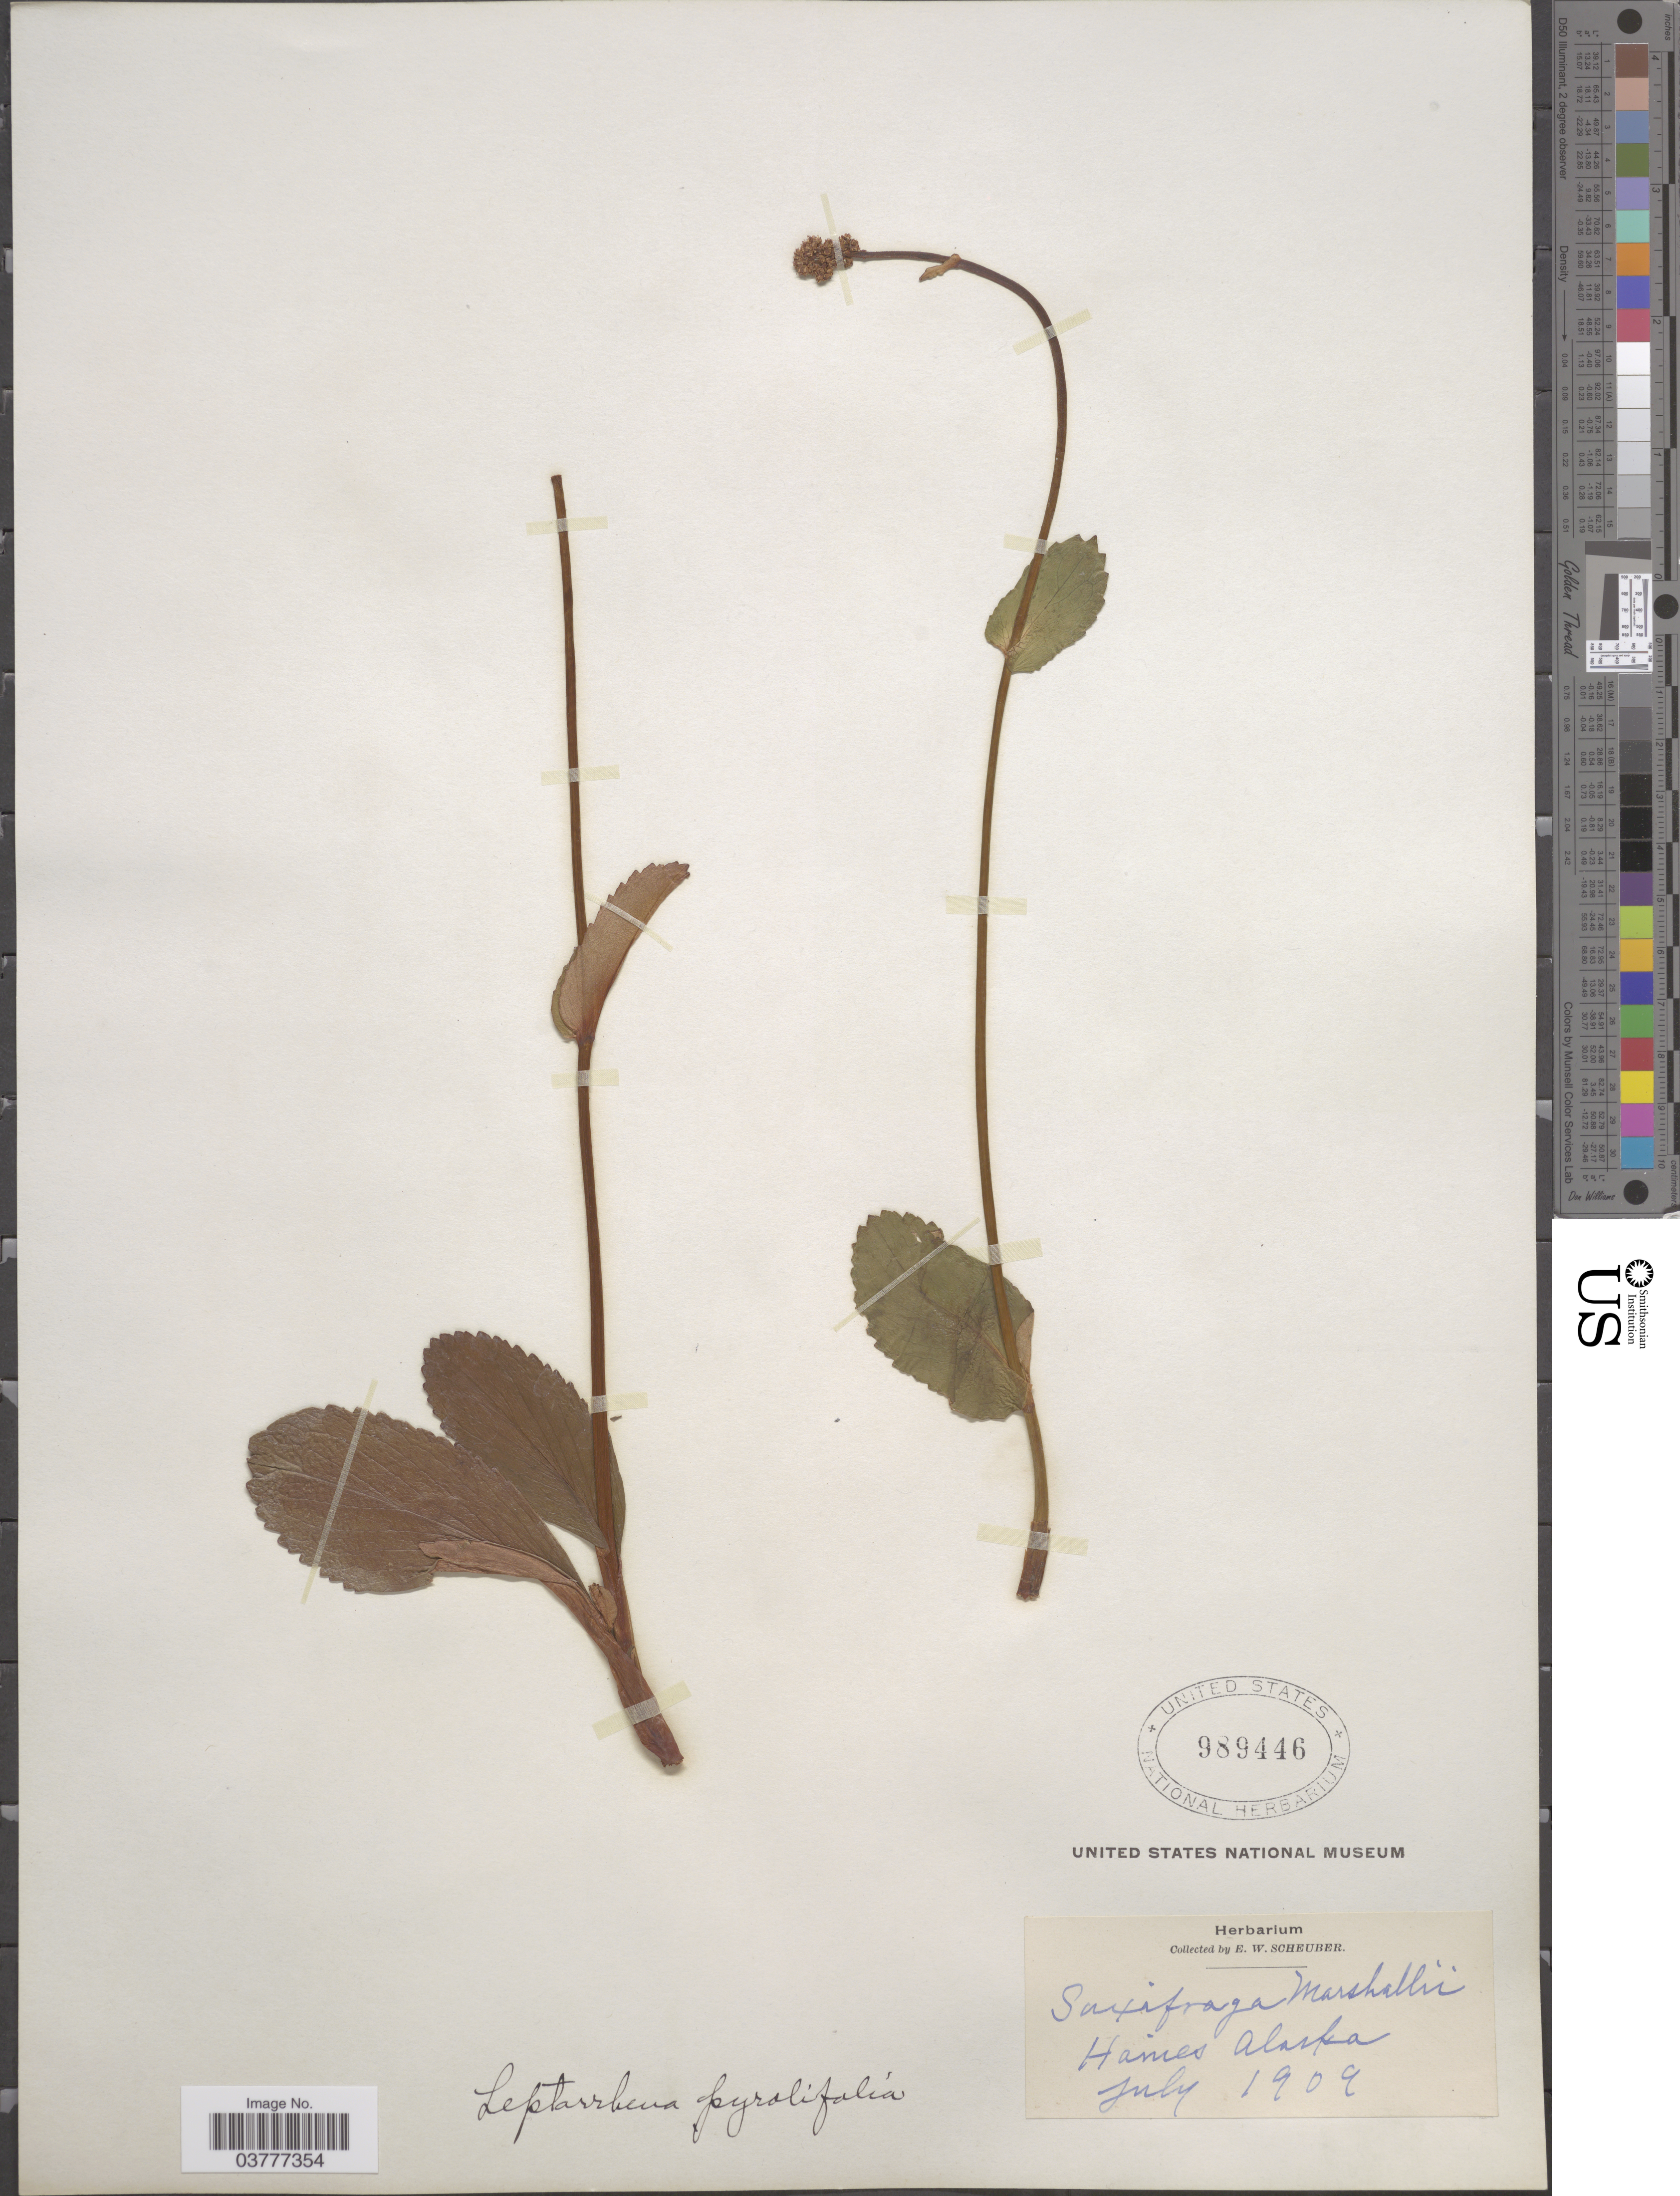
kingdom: Plantae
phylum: Tracheophyta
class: Magnoliopsida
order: Saxifragales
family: Saxifragaceae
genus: Leptarrhena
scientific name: Leptarrhena pyrolifolia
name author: (D. Don) Ser.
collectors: E. Scheuber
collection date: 1909-07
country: United States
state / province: Alaska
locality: Haines.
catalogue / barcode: US 989446